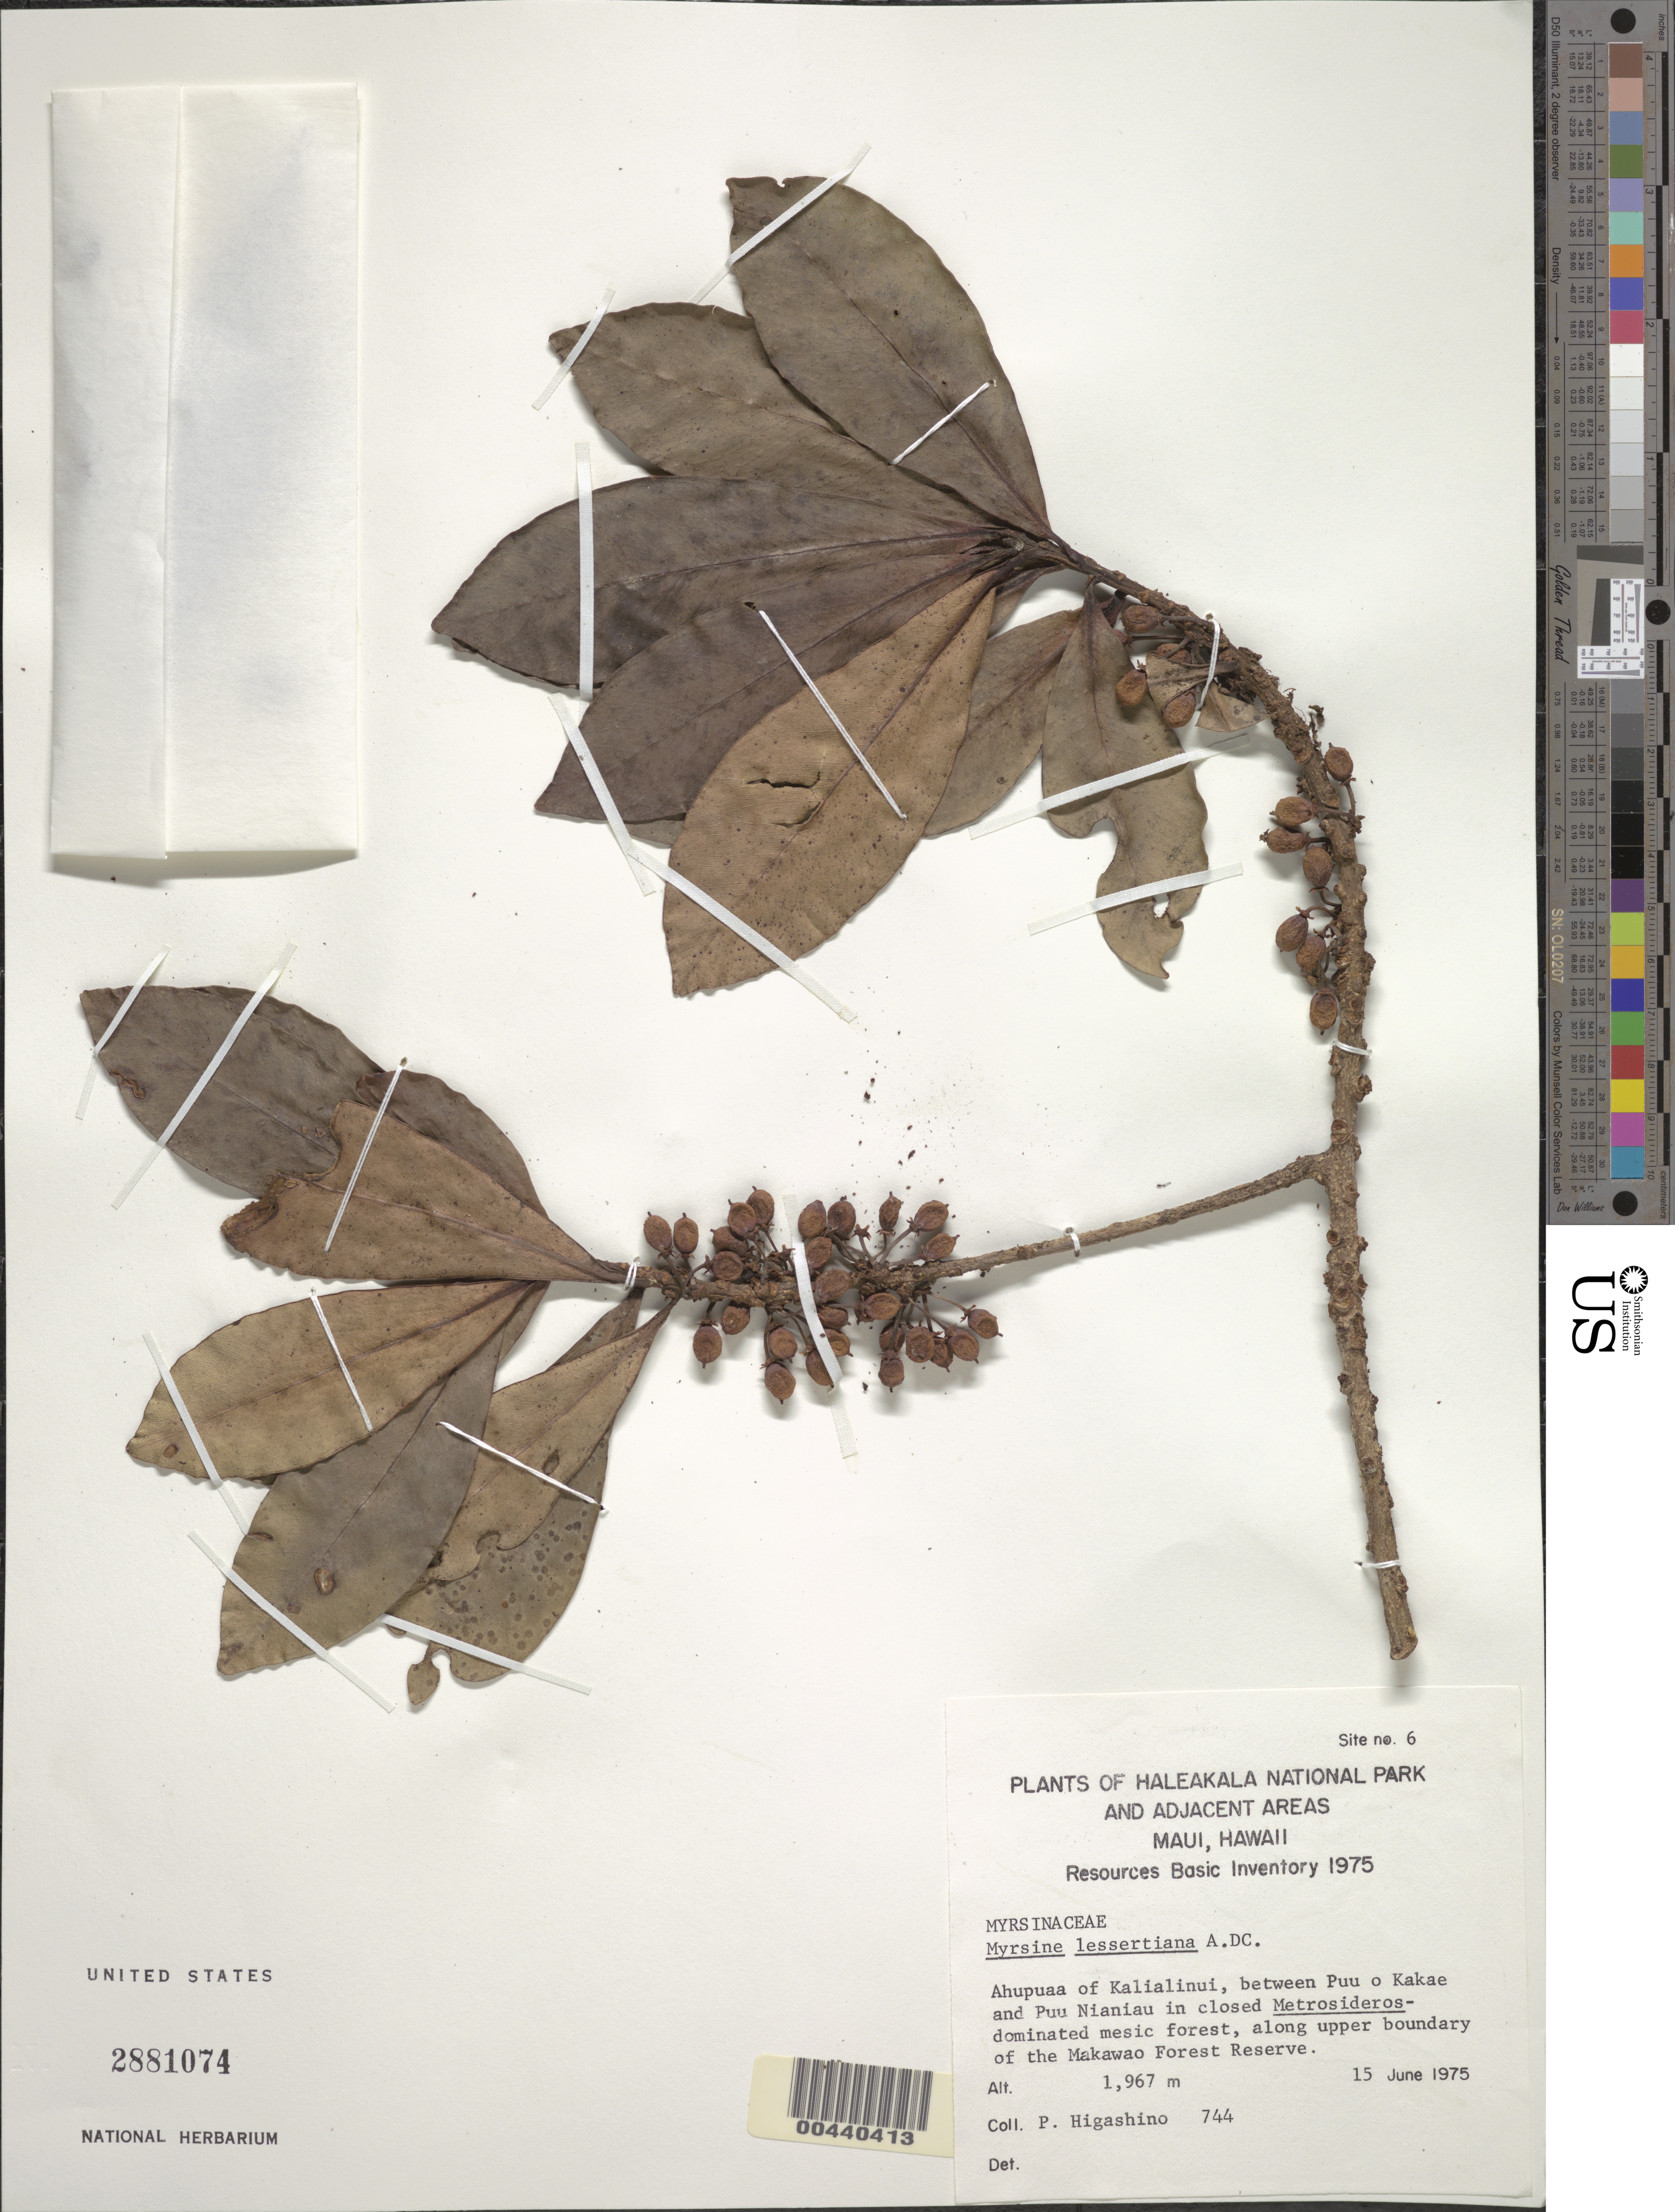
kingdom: Plantae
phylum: Tracheophyta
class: Magnoliopsida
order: Ericales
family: Primulaceae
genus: Myrsine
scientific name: Myrsine lessertiana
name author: A. DC.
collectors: P. Higashino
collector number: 744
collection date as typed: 15 Jun 1975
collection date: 1975-06-15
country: United States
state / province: Hawaii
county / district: Maui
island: Maui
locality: Ahupuaa of Kalialinui, between Puu o Kakae and Puu Nianiau, along upper boundary of the Makawao Forest Reserve, Haleakala Nat...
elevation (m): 1967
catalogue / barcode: US 2881074